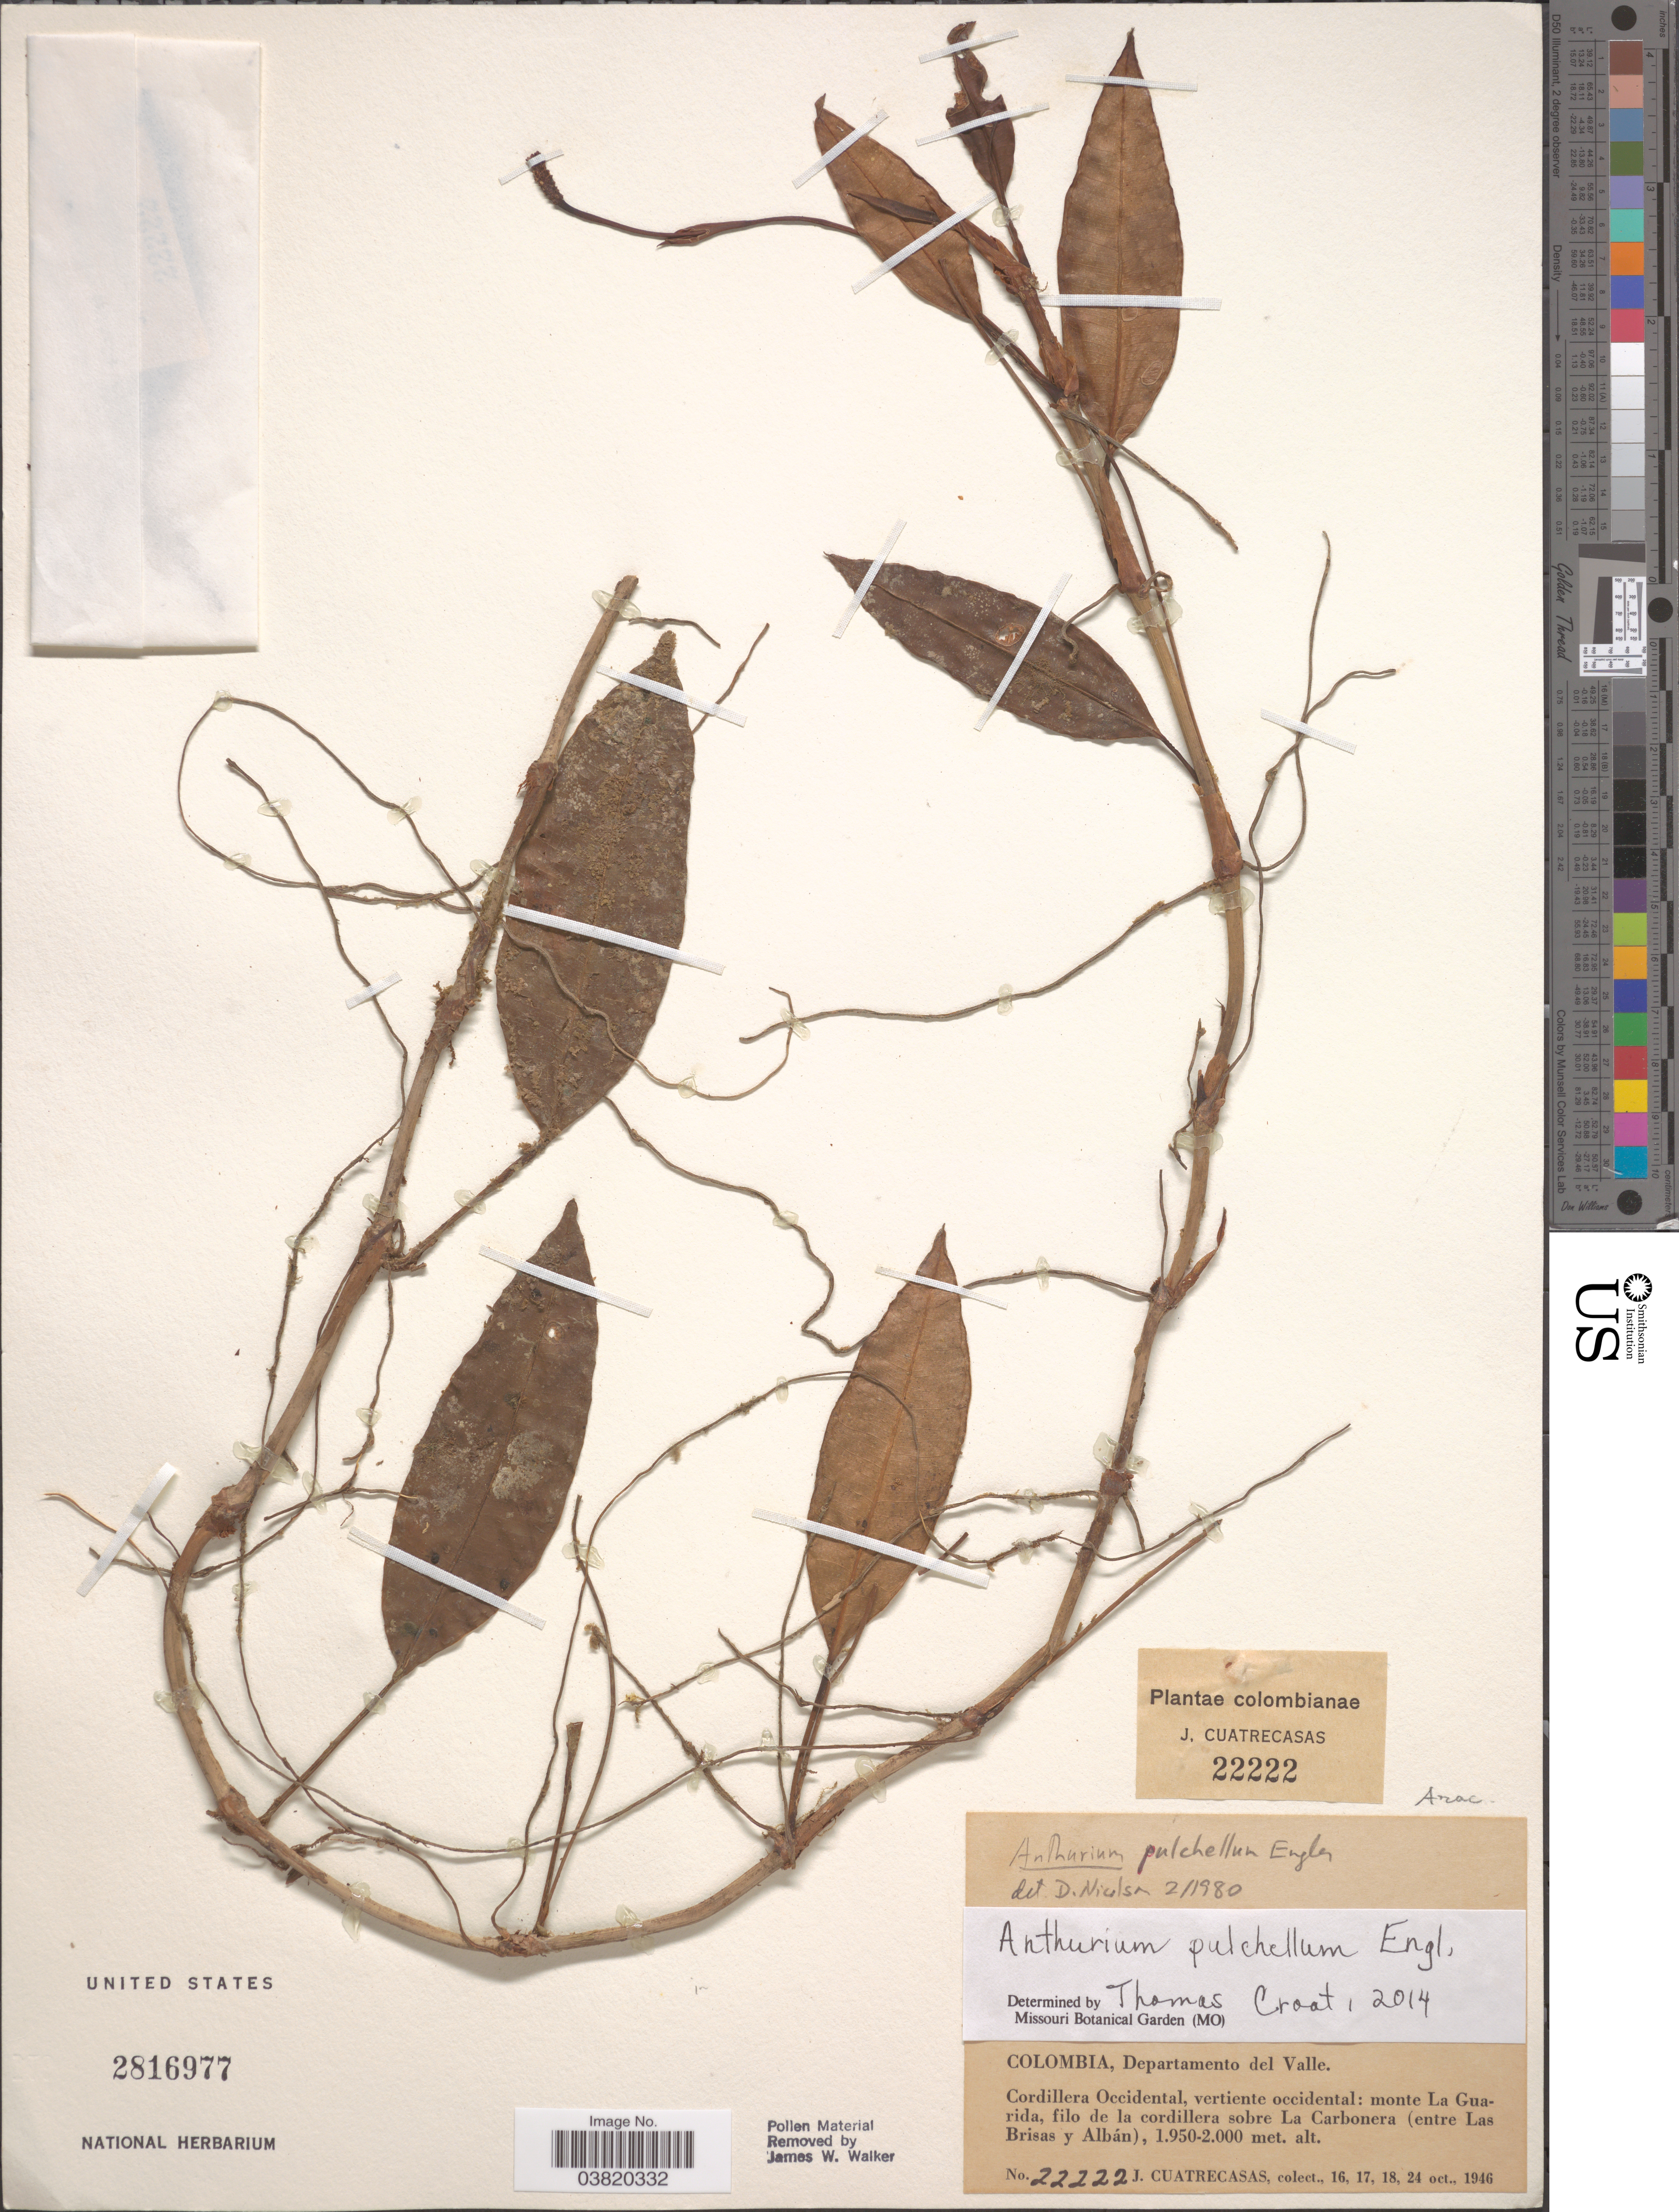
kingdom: Plantae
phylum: Tracheophyta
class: Liliopsida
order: Alismatales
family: Araceae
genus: Anthurium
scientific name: Anthurium pulchellum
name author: Engl.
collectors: J. Cuatrecasas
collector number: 22222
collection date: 1946-10-16/1946-10-24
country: Colombia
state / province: Valle del Cauca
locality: Departamento del Valle. Cordillera Occidental, vertiente occidental: monte La Guarida, filo de la cordillera sobre La Carbonera (entre Las Brisas y Albán).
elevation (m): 1950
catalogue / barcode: US 2816977